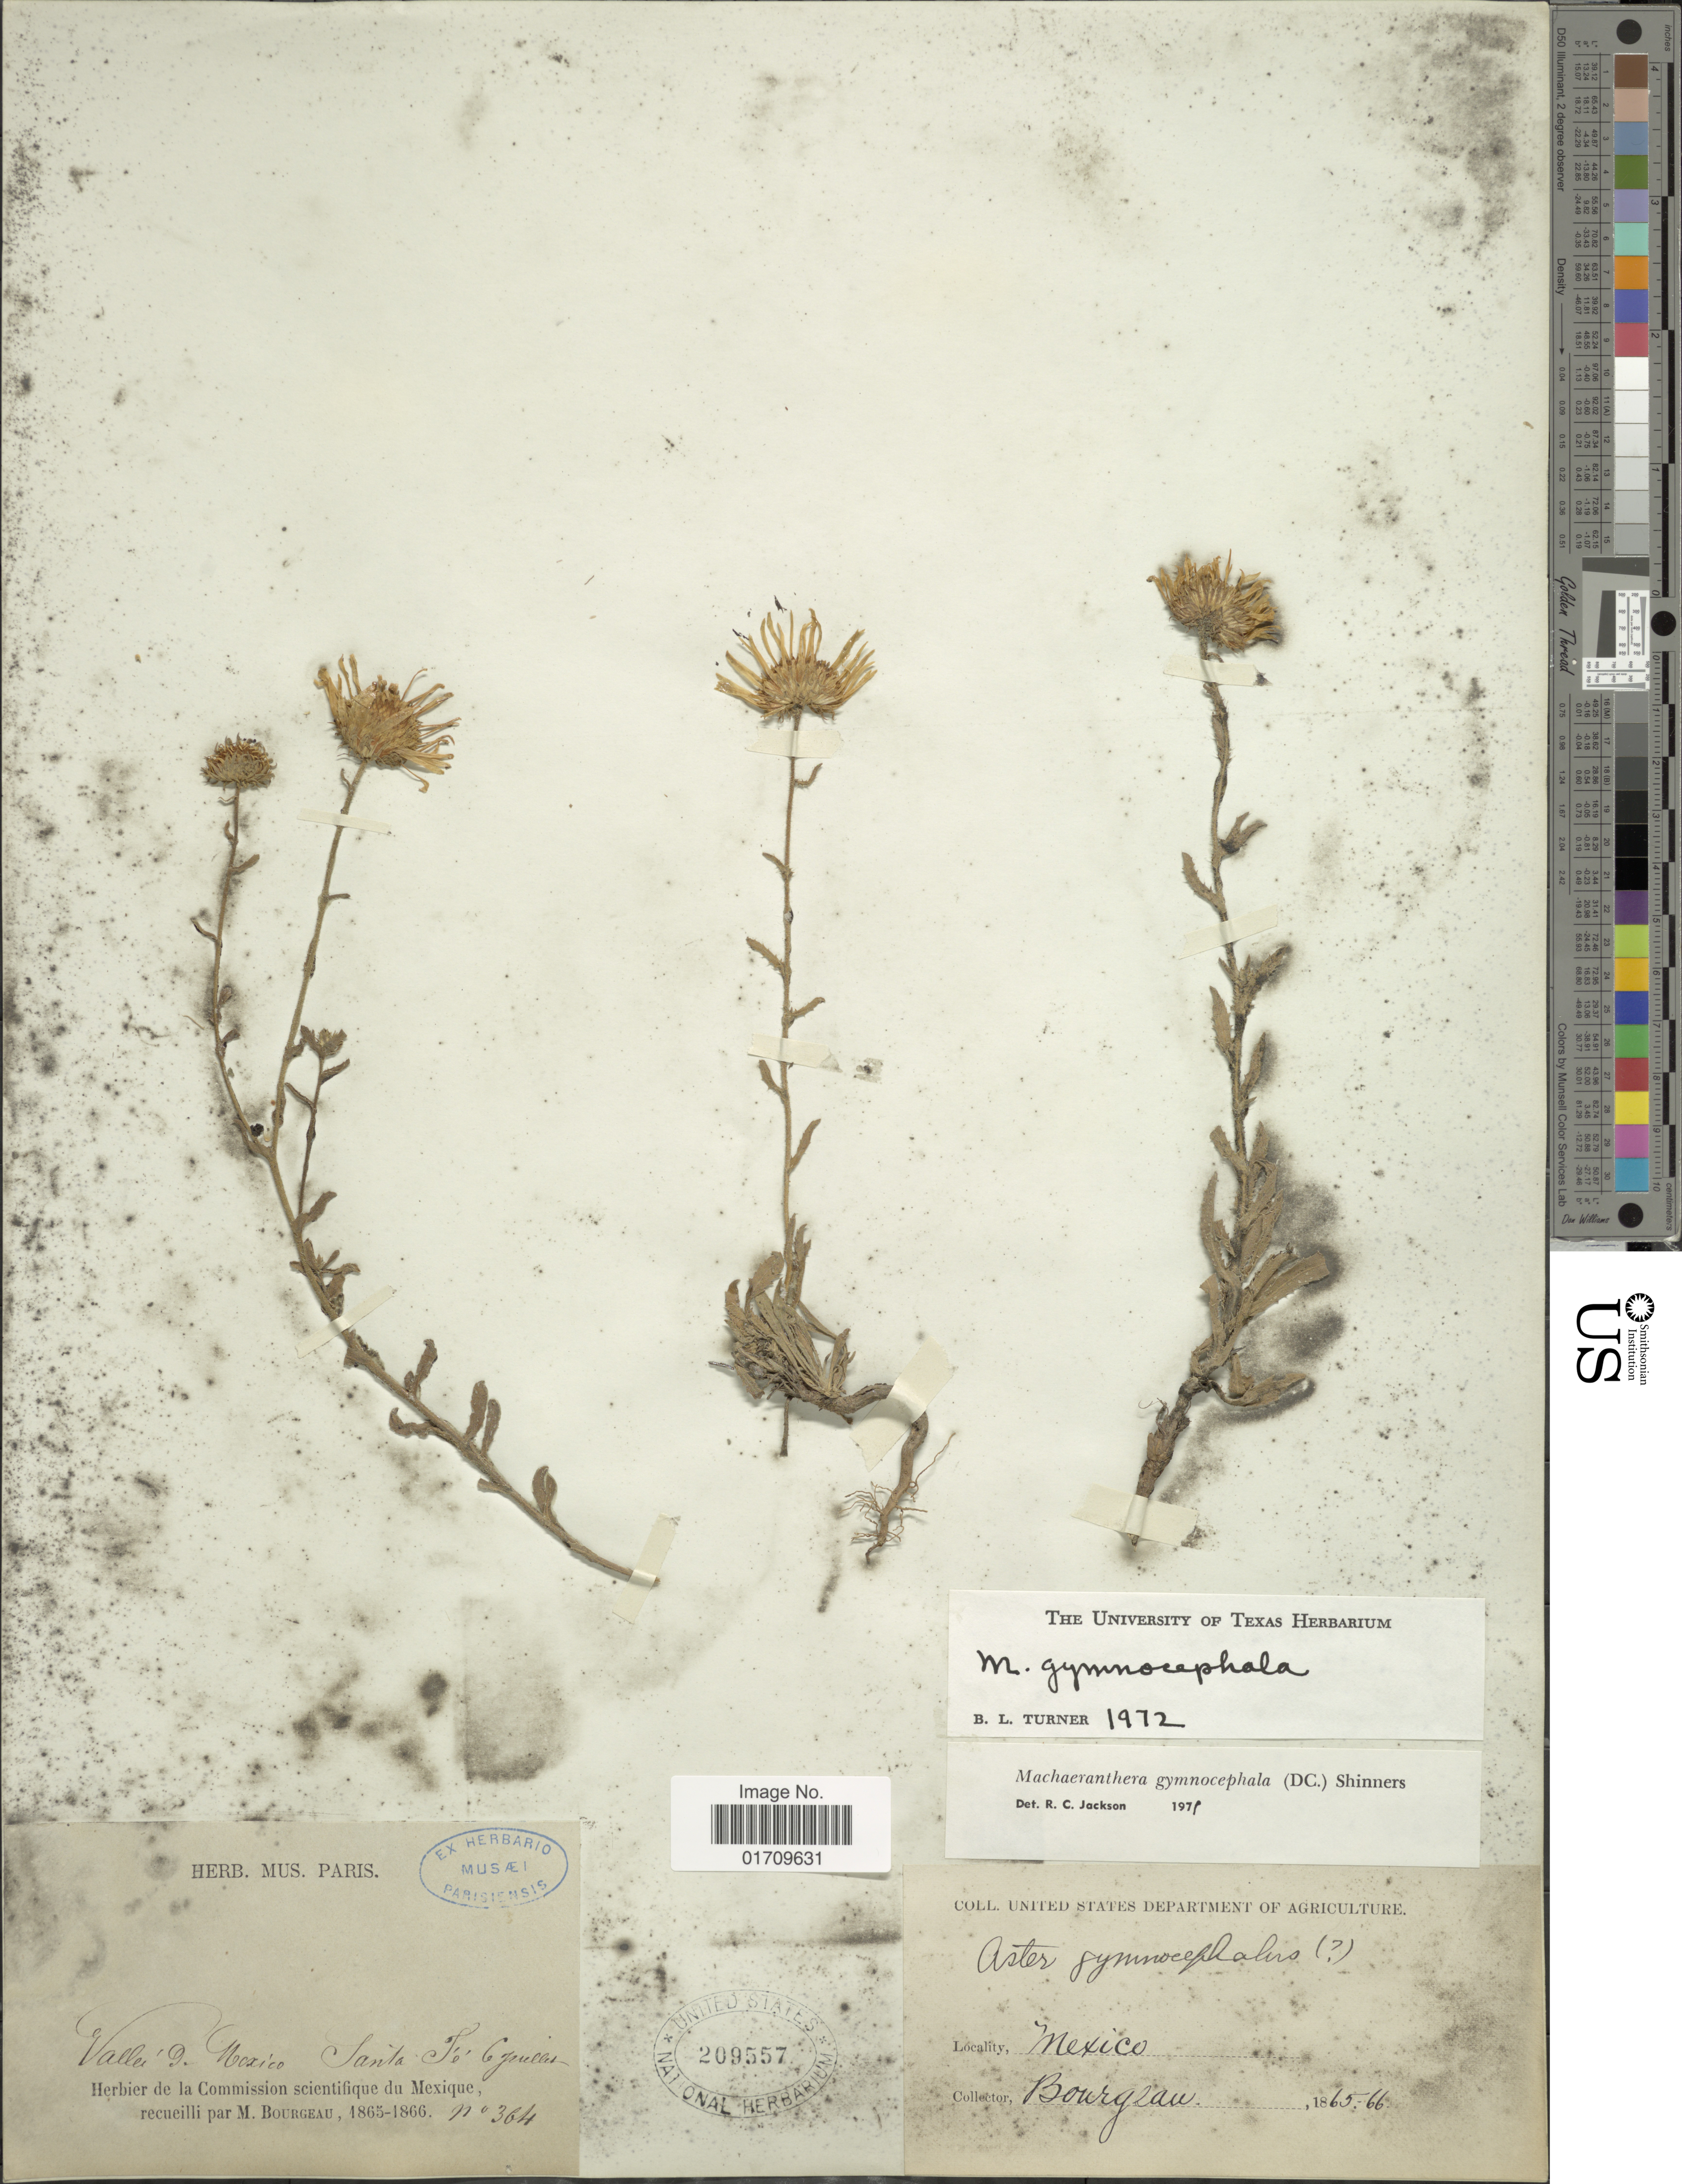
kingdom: Plantae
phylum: Tracheophyta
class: Magnoliopsida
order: Asterales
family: Asteraceae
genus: Machaeranthera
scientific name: Machaeranthera gymnocephala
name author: (DC.) Shinners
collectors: M. Bourgeau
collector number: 364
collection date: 1865/1866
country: Mexico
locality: Vallei d'Mexico, Santa fe Juelles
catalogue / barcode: US 209557